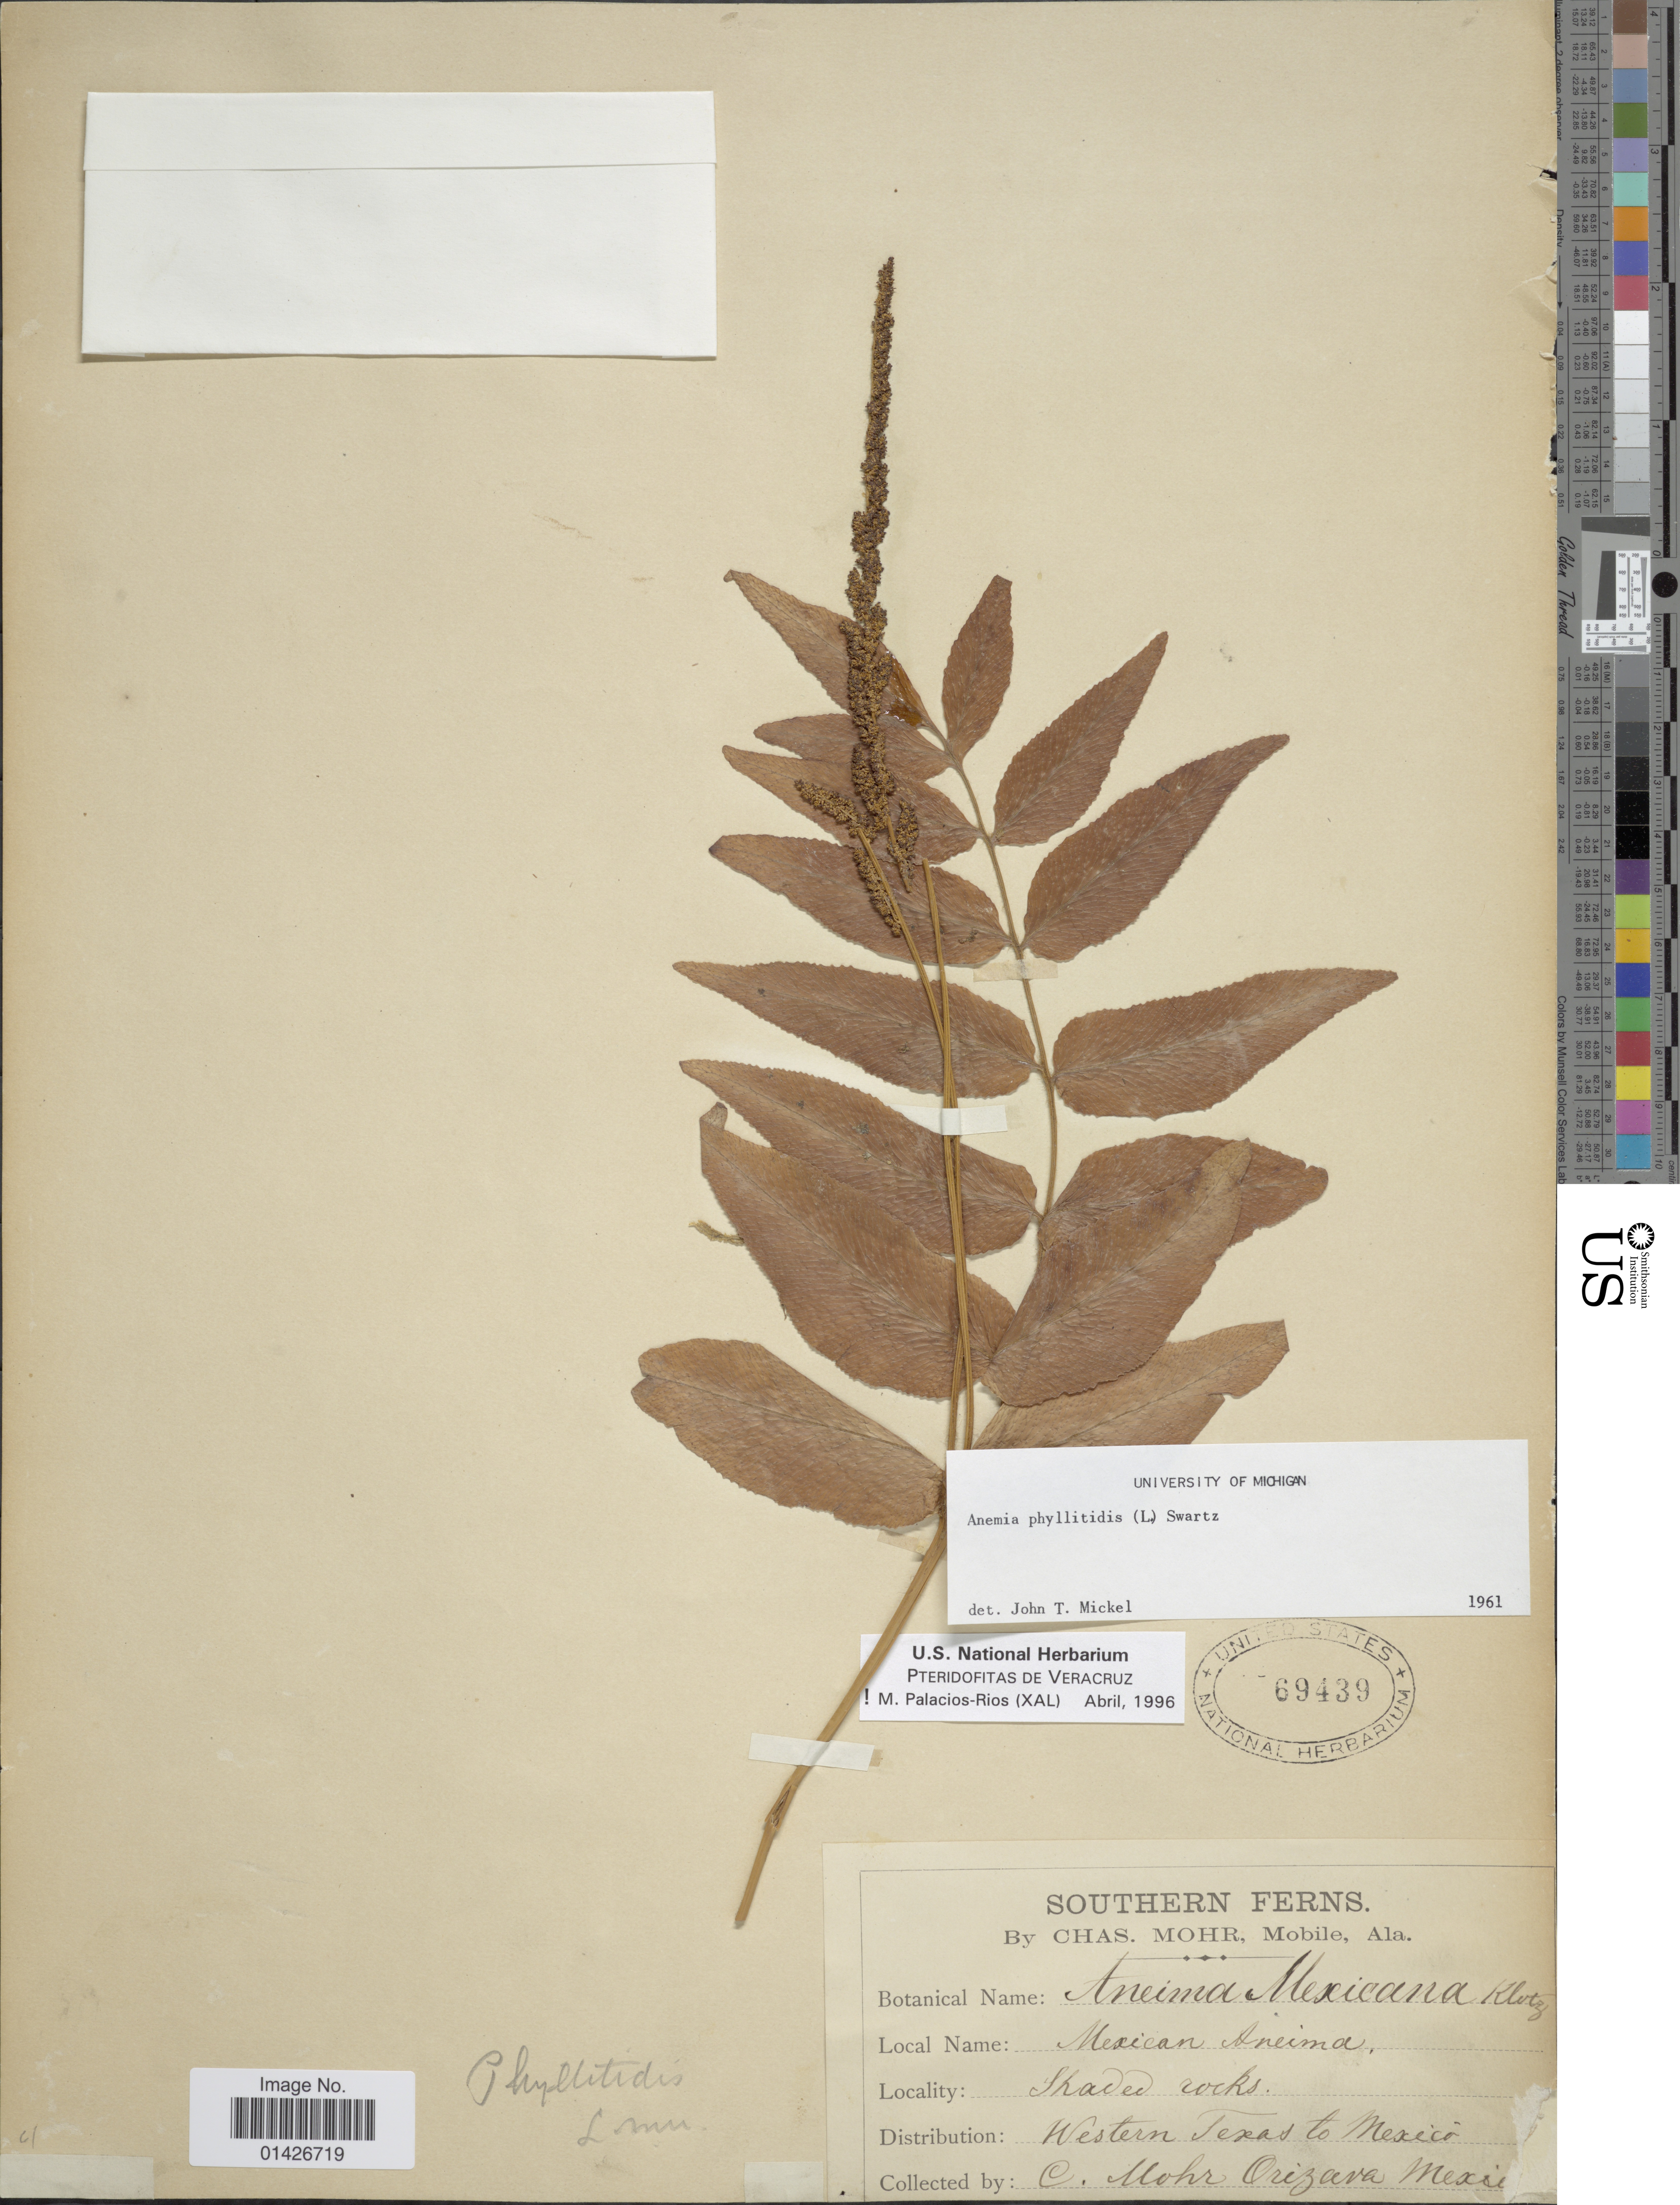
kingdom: Plantae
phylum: Tracheophyta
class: Polypodiopsida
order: Schizaeales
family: Anemiaceae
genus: Anemia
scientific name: Anemia phyllitidis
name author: (L.) Sw.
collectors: C. T. Mohr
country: Mexico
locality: Shaded rocks, Western Texas to Mexico. Orizava.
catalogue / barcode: US 69439